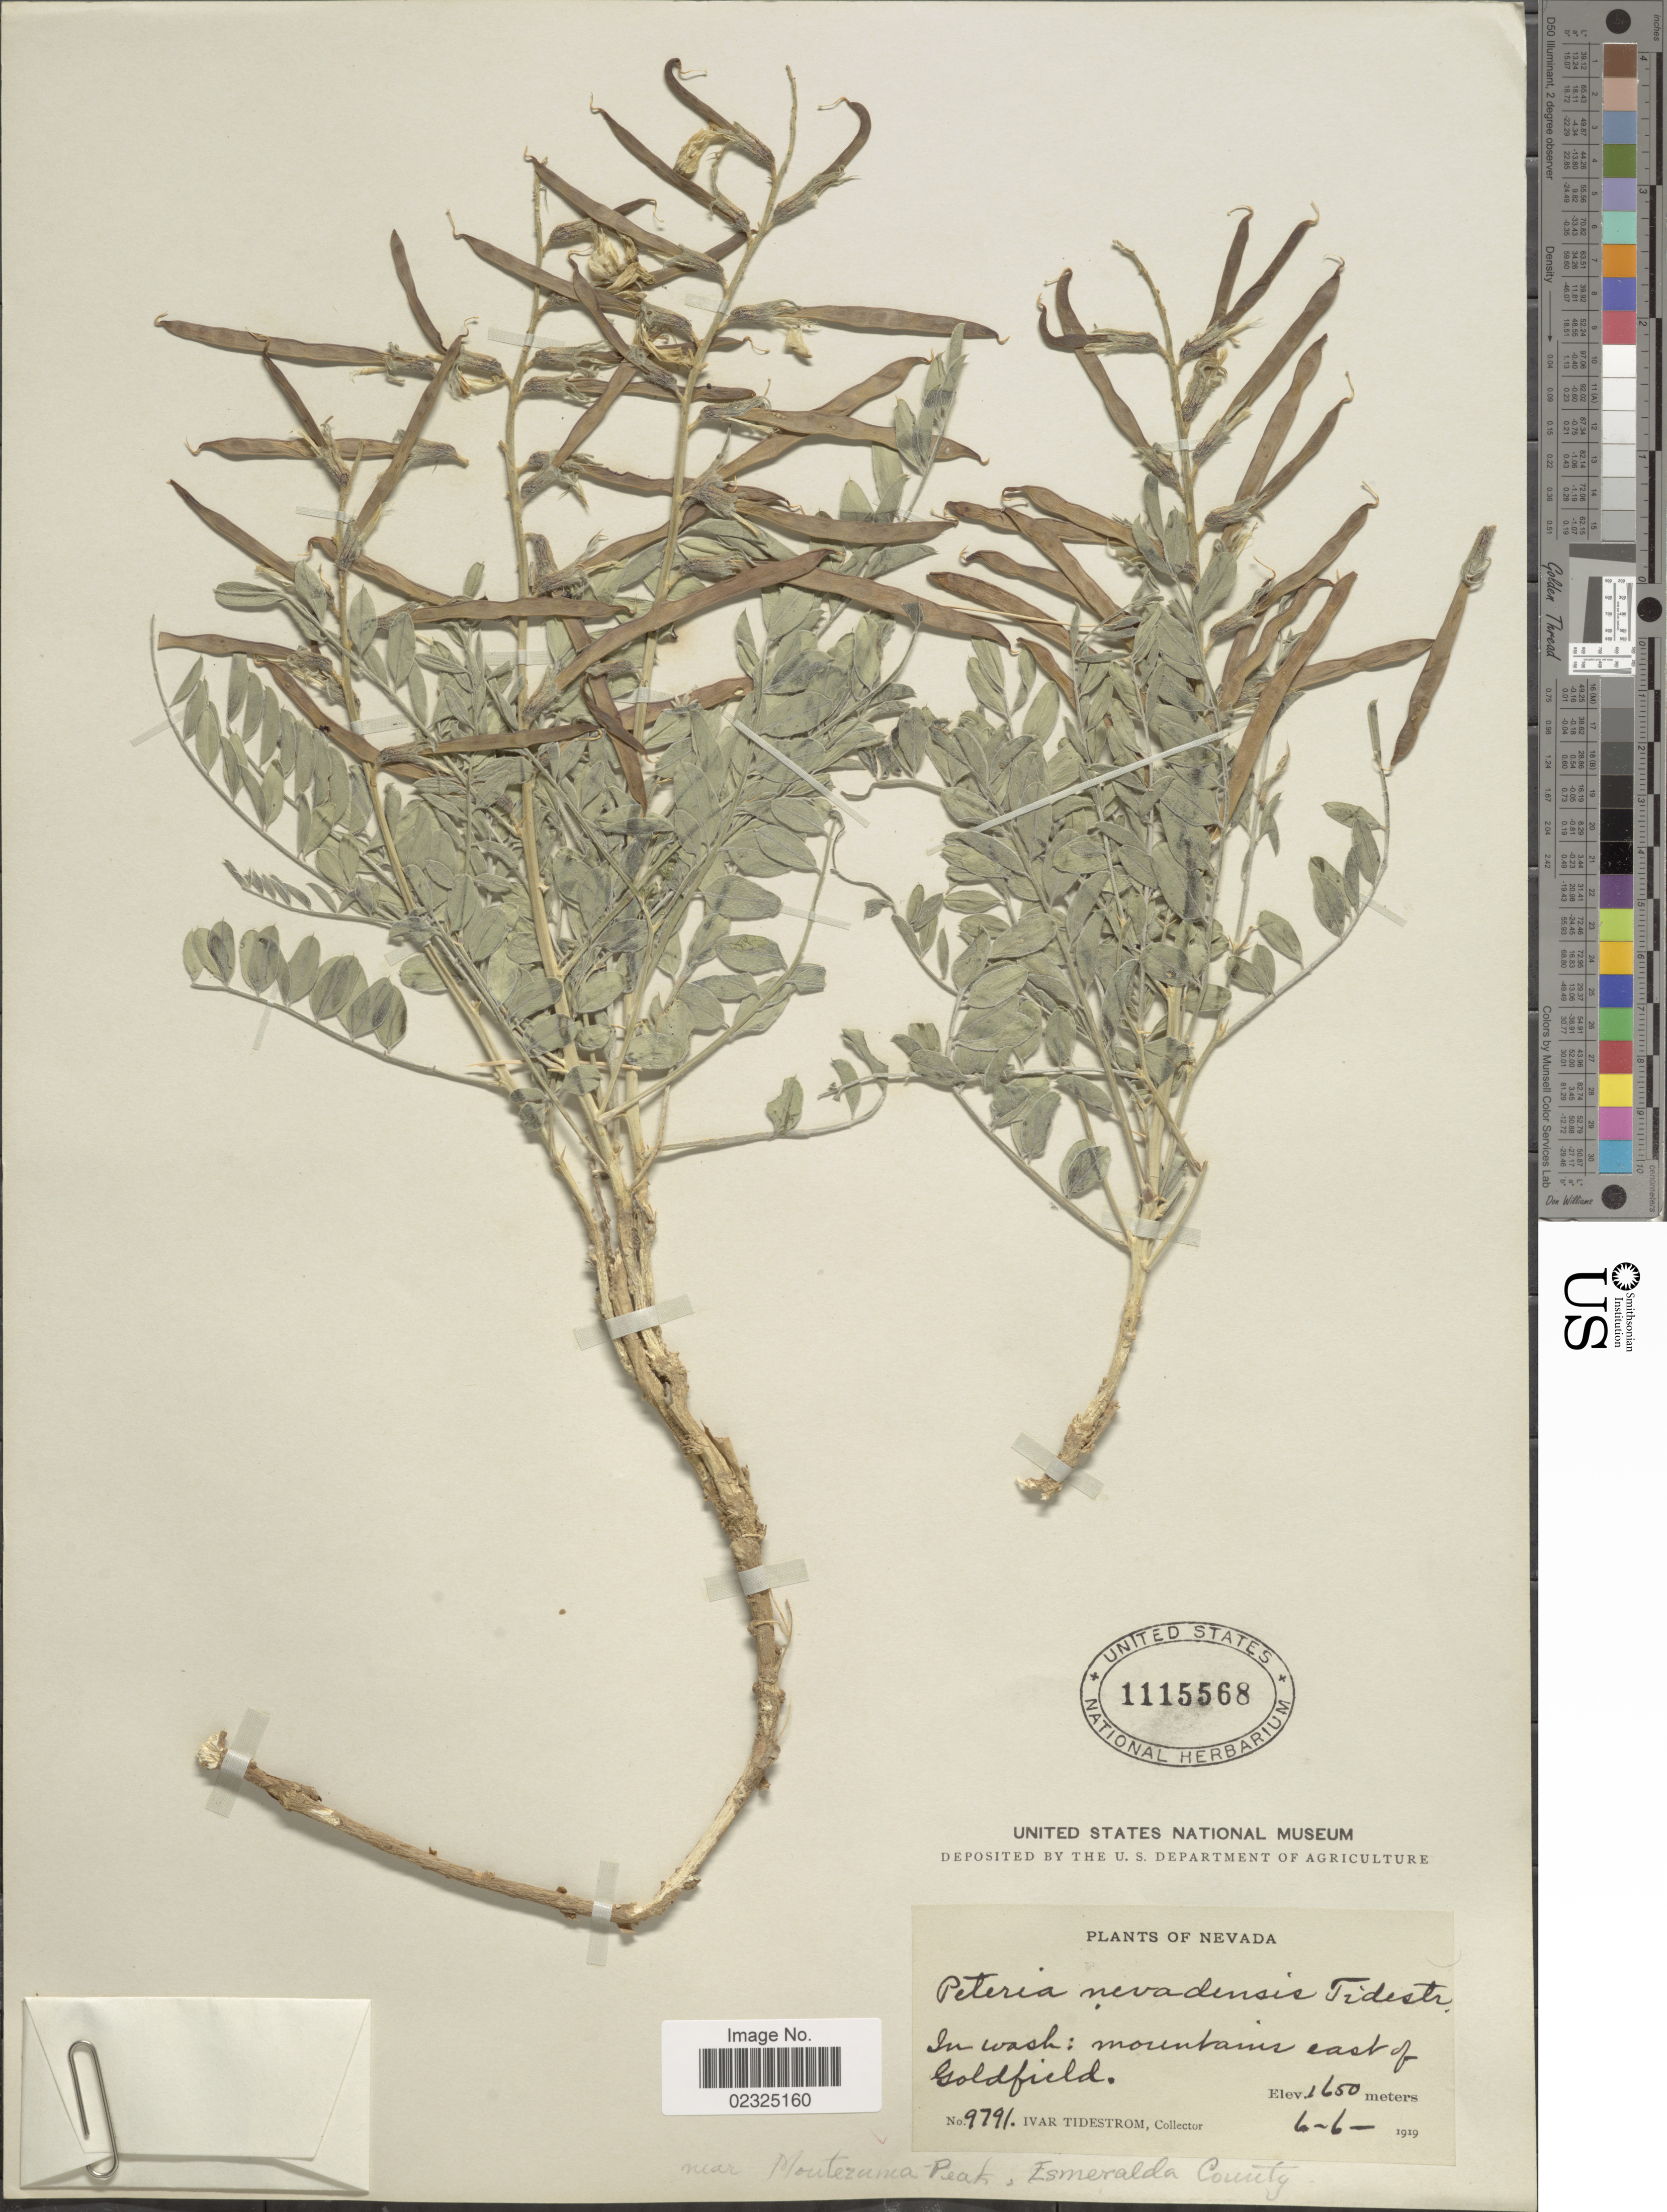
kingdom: Plantae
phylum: Tracheophyta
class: Magnoliopsida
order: Fabales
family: Fabaceae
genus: Peteria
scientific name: Peteria thompsonae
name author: S. Watson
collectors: I. F. Tidestrom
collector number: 9791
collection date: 1919-06-06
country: United States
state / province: Nevada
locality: In wash: mountains east of Goldfield, near Montezuma Peak, Esmeralda County.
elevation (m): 1650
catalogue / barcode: US 1115568